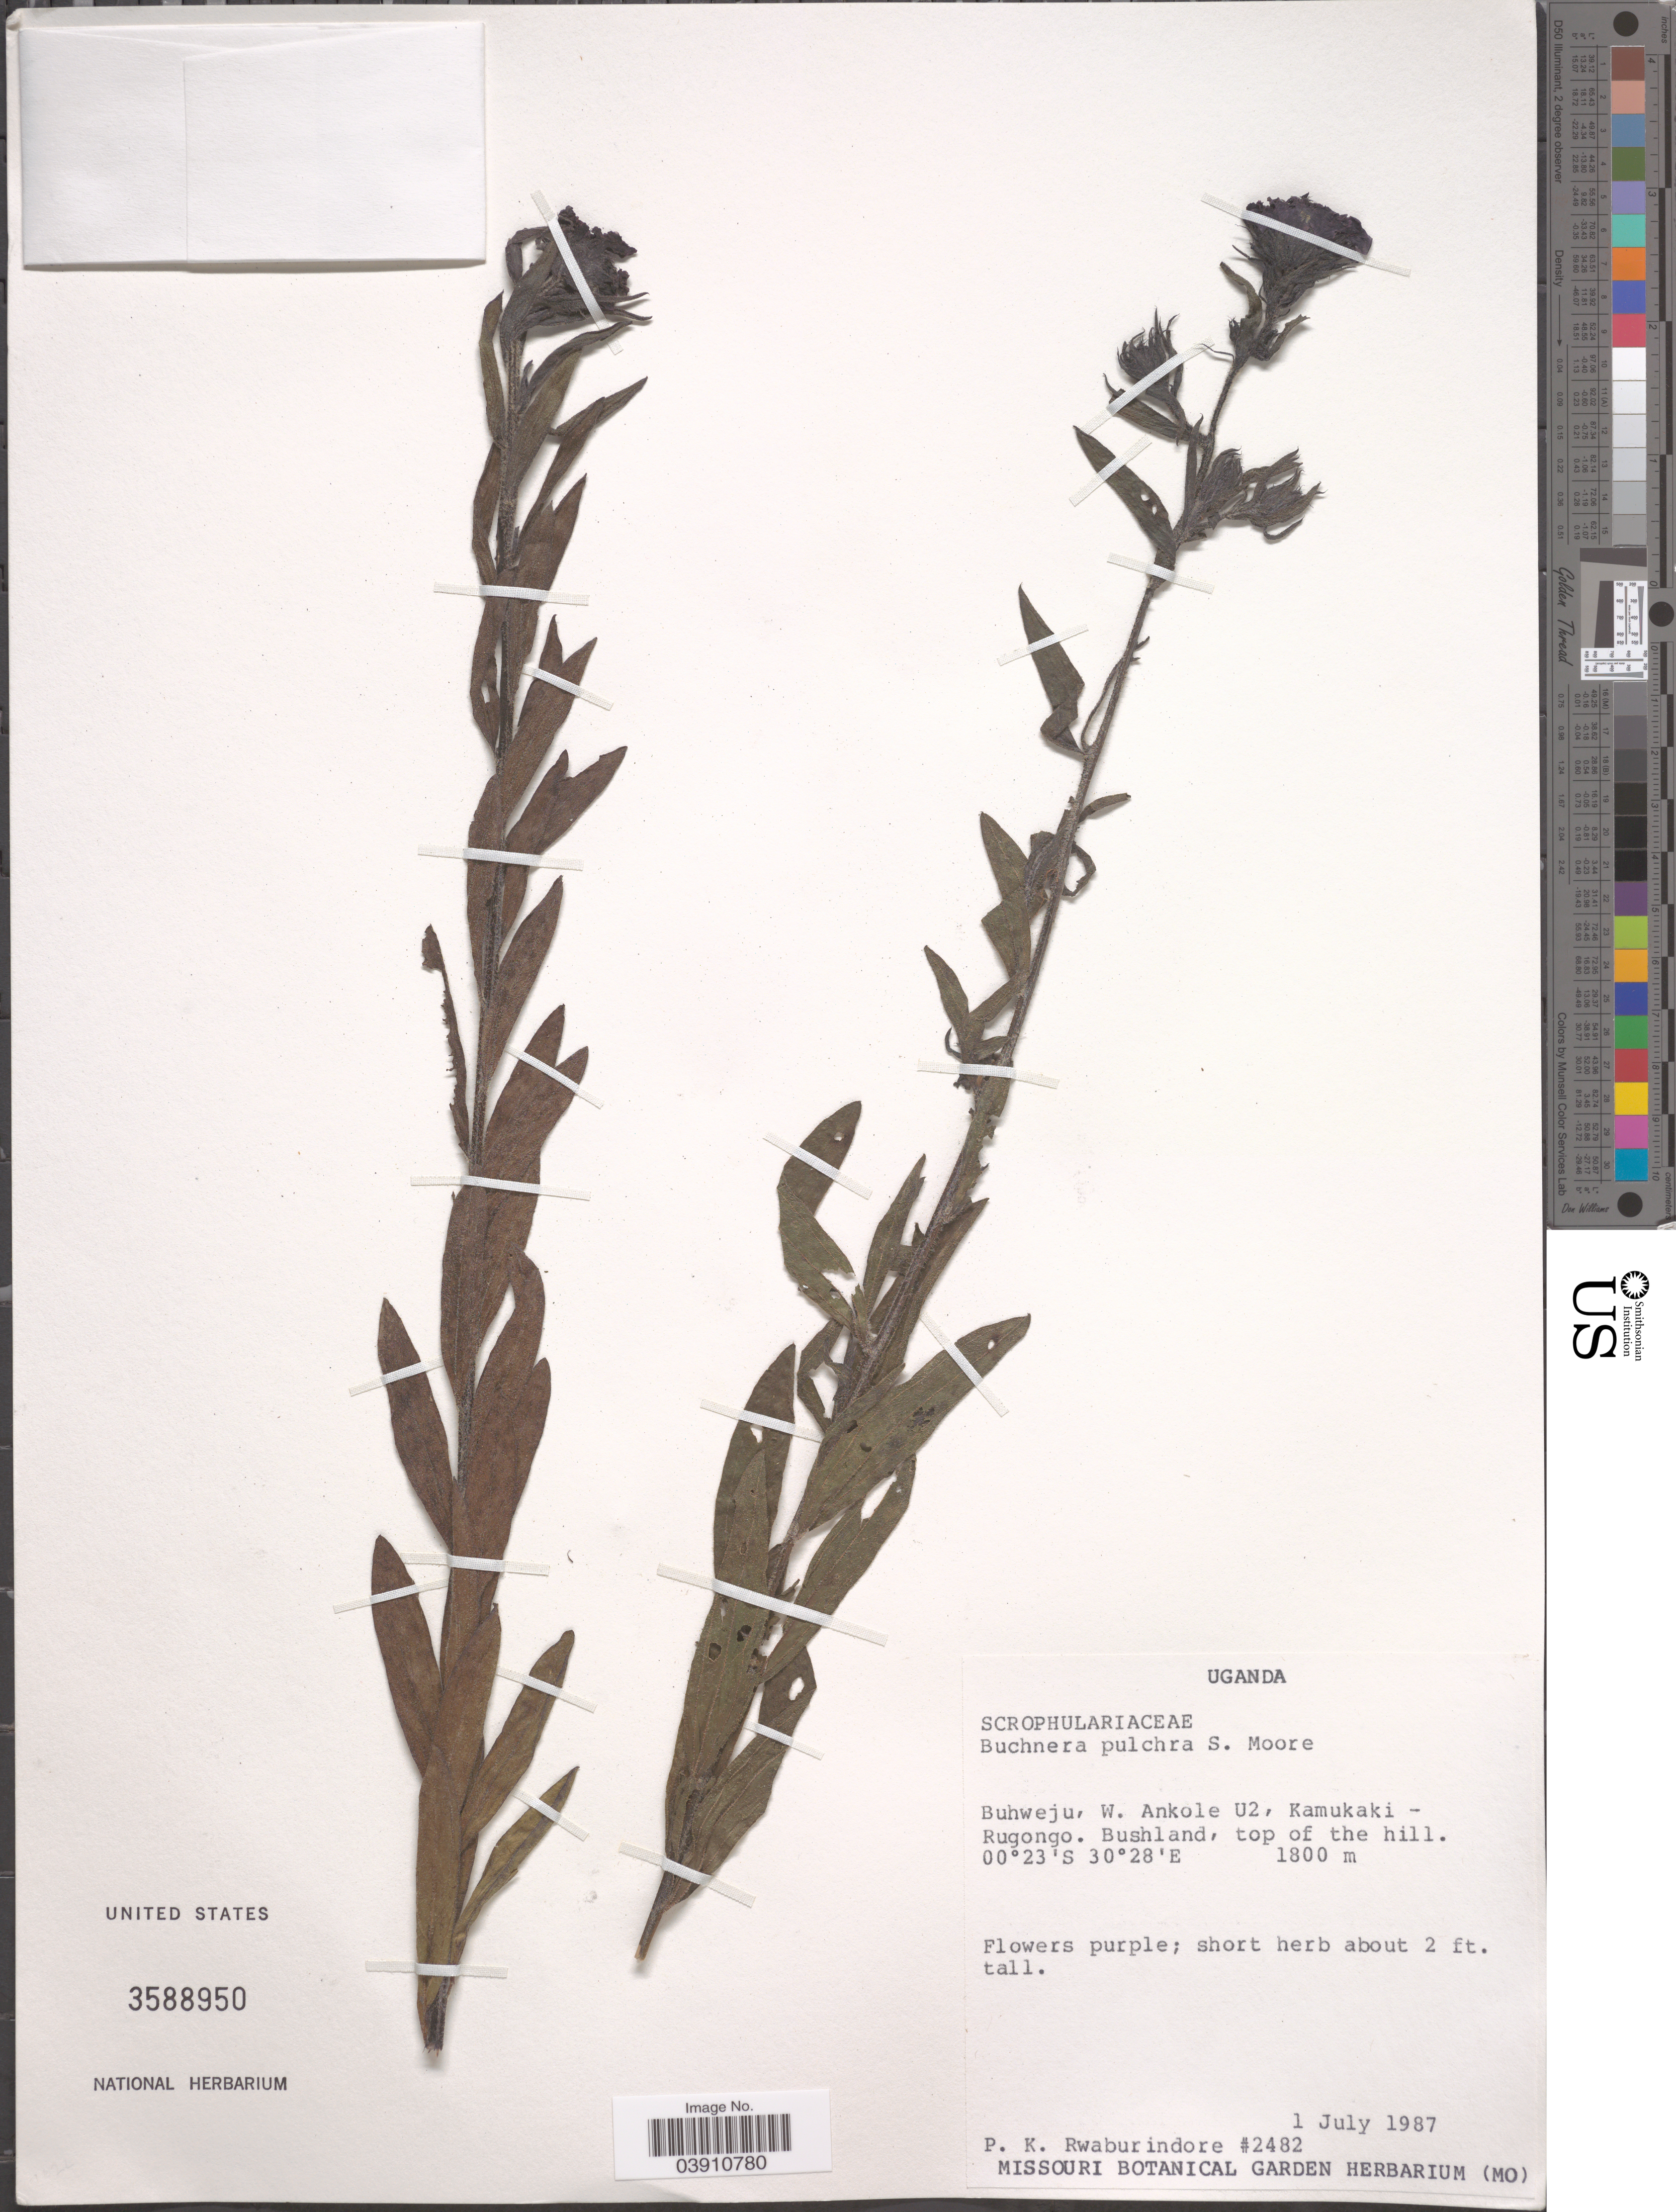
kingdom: Plantae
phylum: Tracheophyta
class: Magnoliopsida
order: Lamiales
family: Orobanchaceae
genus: Buchnera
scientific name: Buchnera pulchra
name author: Skan ex S. Moore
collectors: P. Rwaburindore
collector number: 2482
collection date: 1987-07-01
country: Uganda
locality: Buhweju, W. Ankole U2, Kamukaki - Rugongo. Bushland, top of hill.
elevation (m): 1800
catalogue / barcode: US 3588950